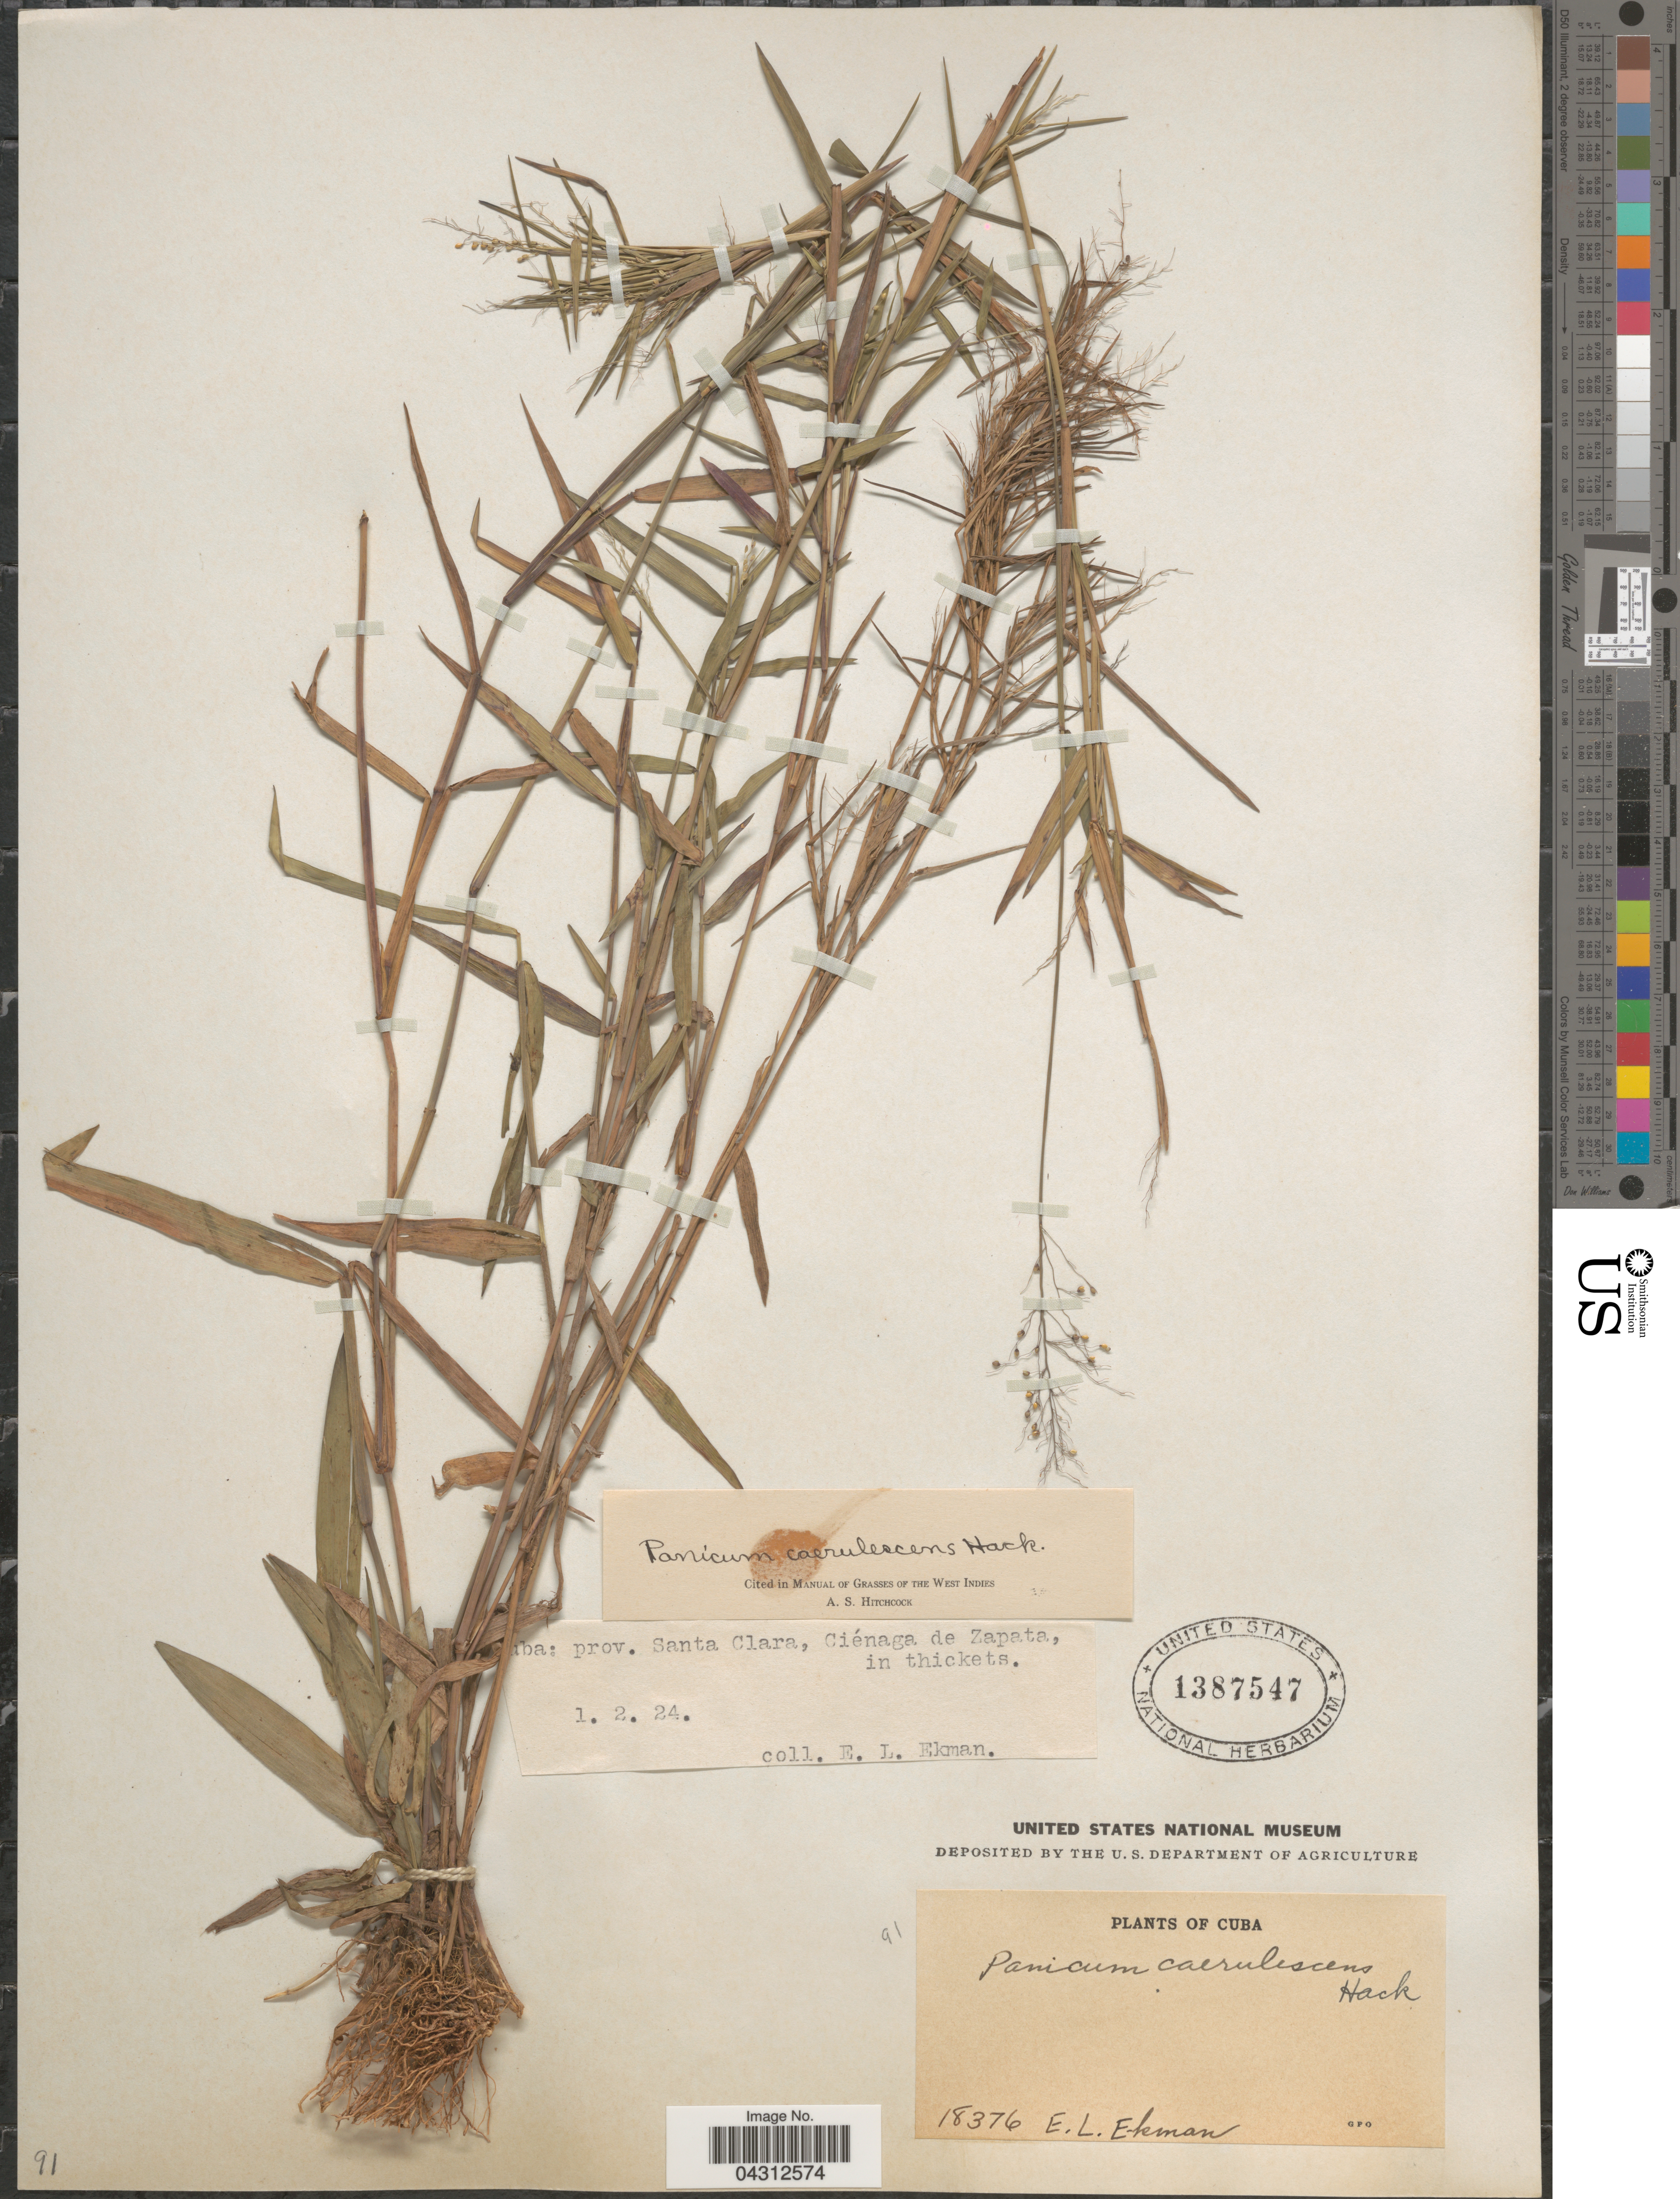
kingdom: Plantae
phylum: Tracheophyta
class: Liliopsida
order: Poales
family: Poaceae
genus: Dichanthelium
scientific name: Dichanthelium dichotomum var. dichotomum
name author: (L.) Gould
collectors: E. L. Ekman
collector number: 18376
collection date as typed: Transcribed d/m/y: 1/2/24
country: Cuba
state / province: Las Villas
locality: Prov. Santa Clara, Ciénaga de Zapata.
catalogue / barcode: US 1387547